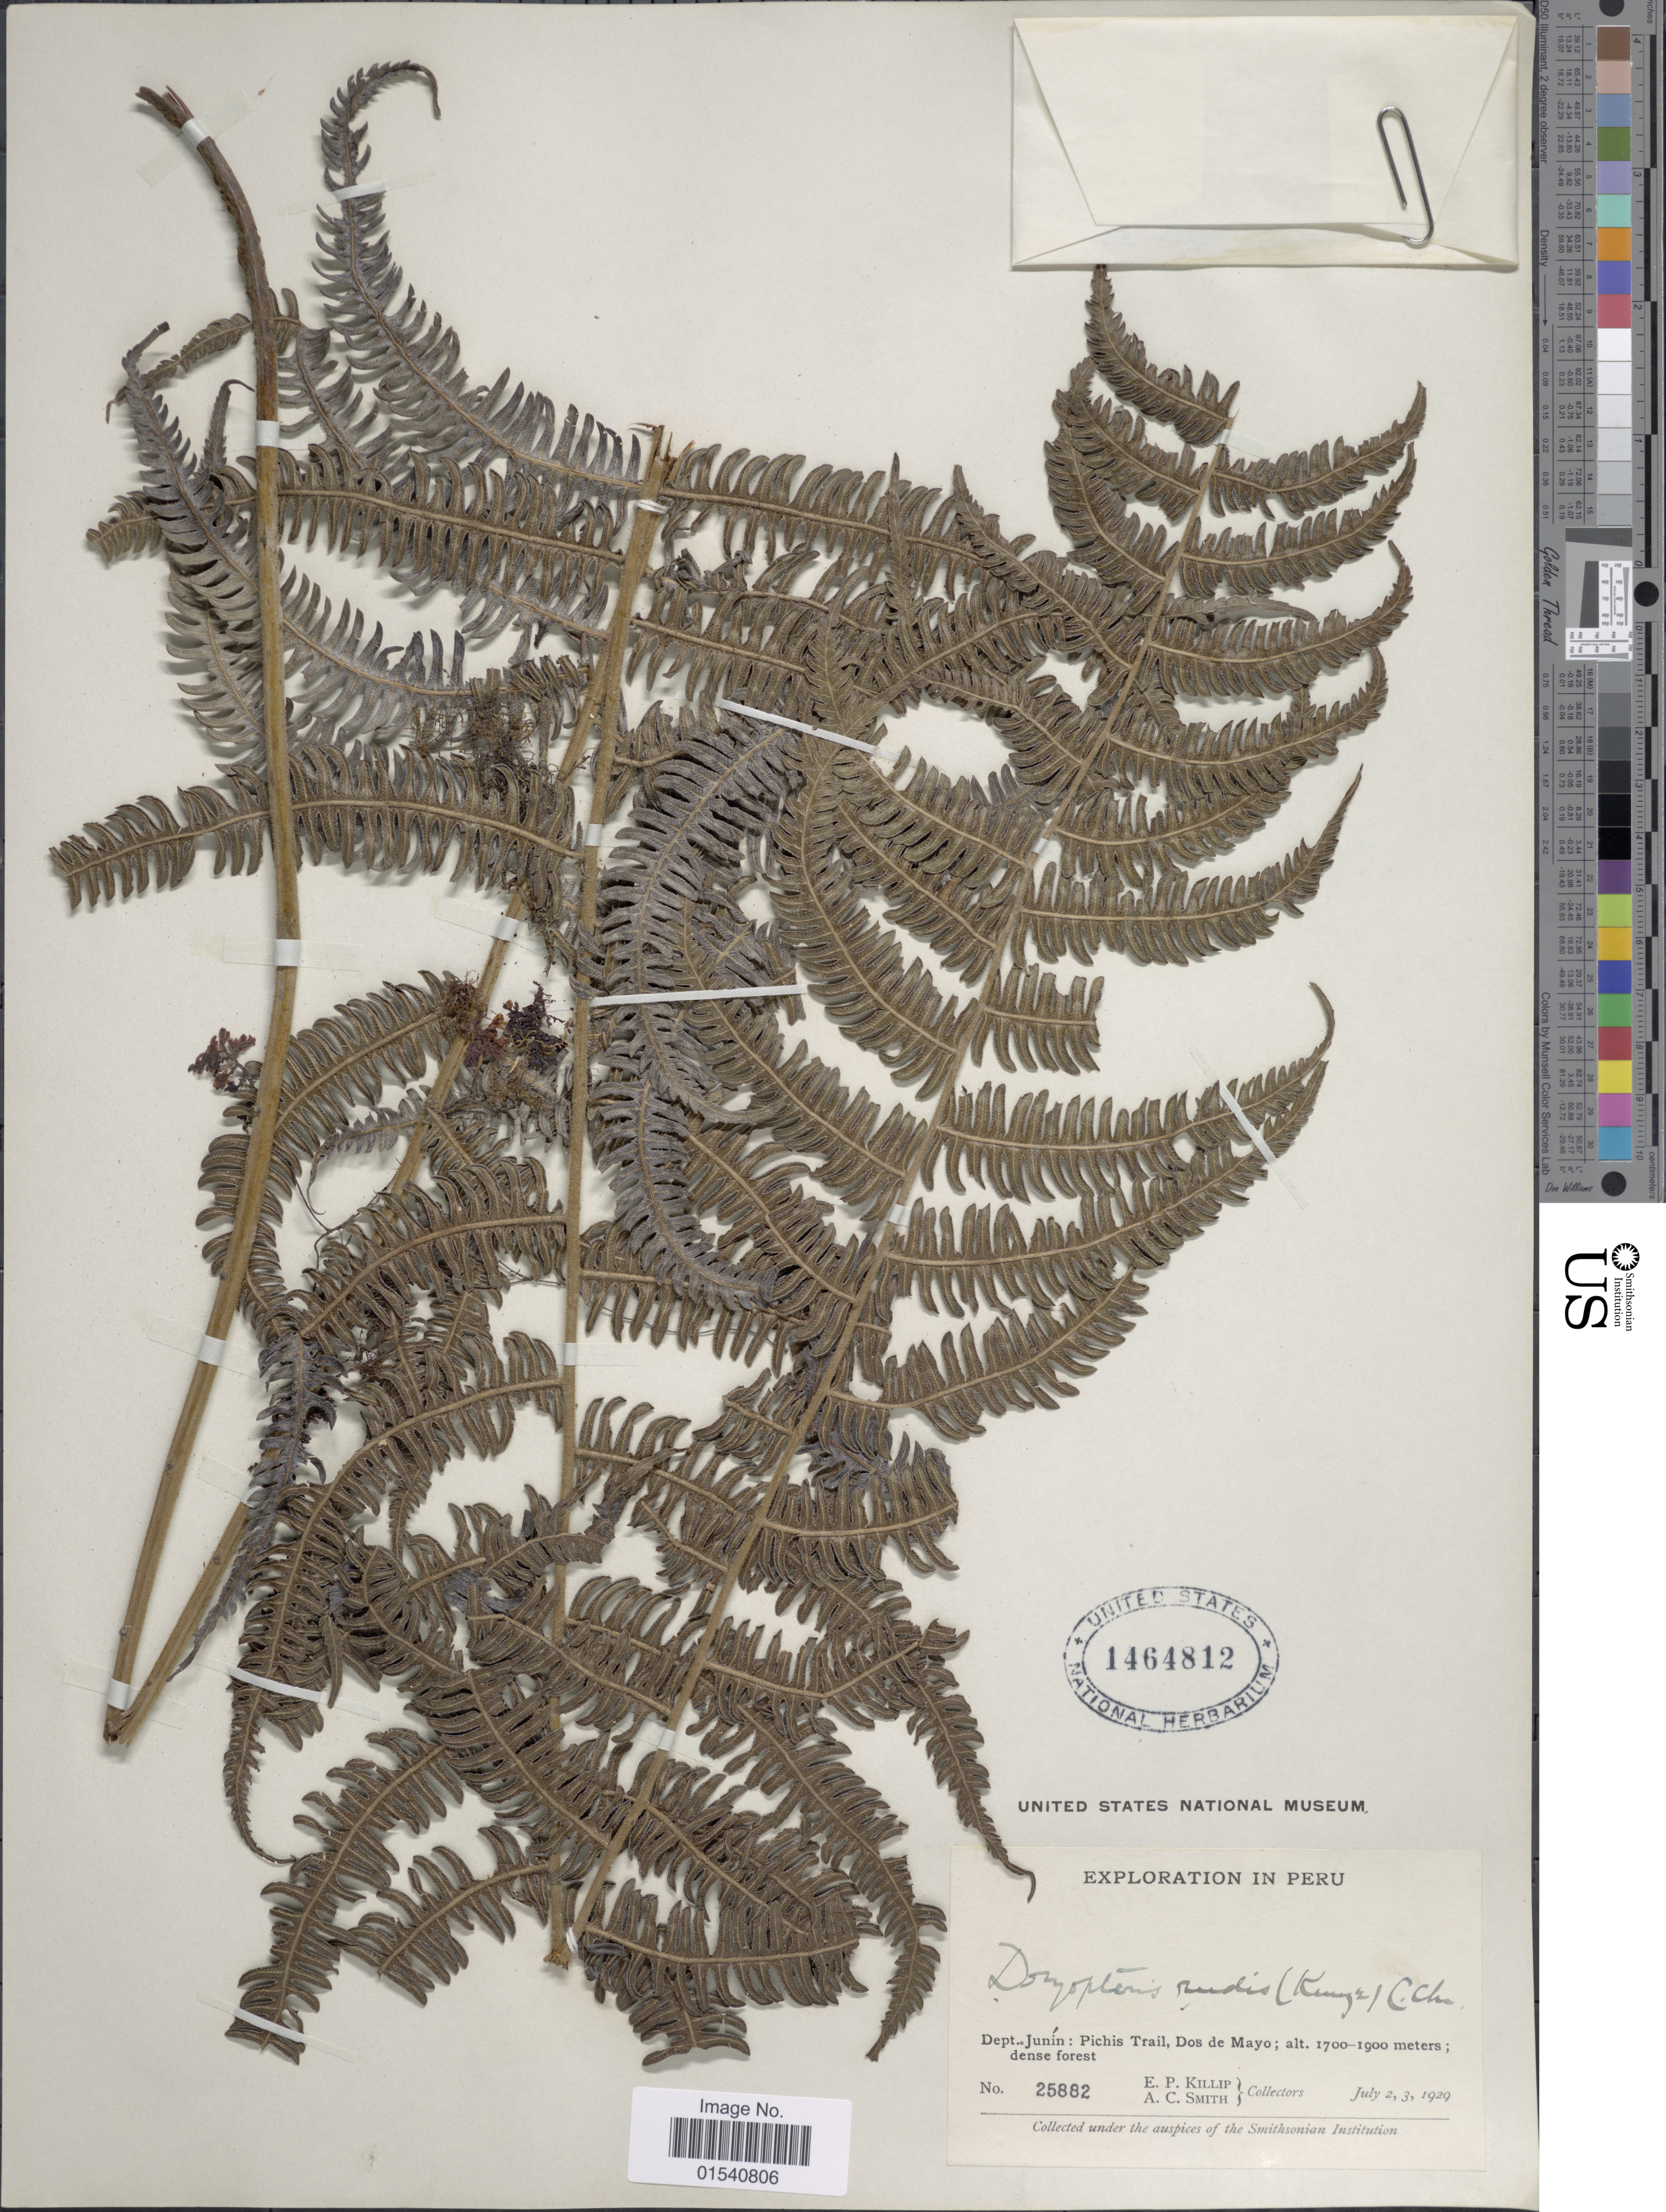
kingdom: Plantae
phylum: Tracheophyta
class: Polypodiopsida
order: Polypodiales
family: Thelypteridaceae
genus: Amauropelta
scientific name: Amauropelta rudis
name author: (Kunze) Pic. Serm.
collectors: E. P. Killip & A. C. Smith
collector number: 25882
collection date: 1929-07-02/1929-07-03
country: Peru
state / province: Junín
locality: Dept. Junín: Pichis Trail, Dos Mayos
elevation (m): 1700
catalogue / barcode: US 1464812